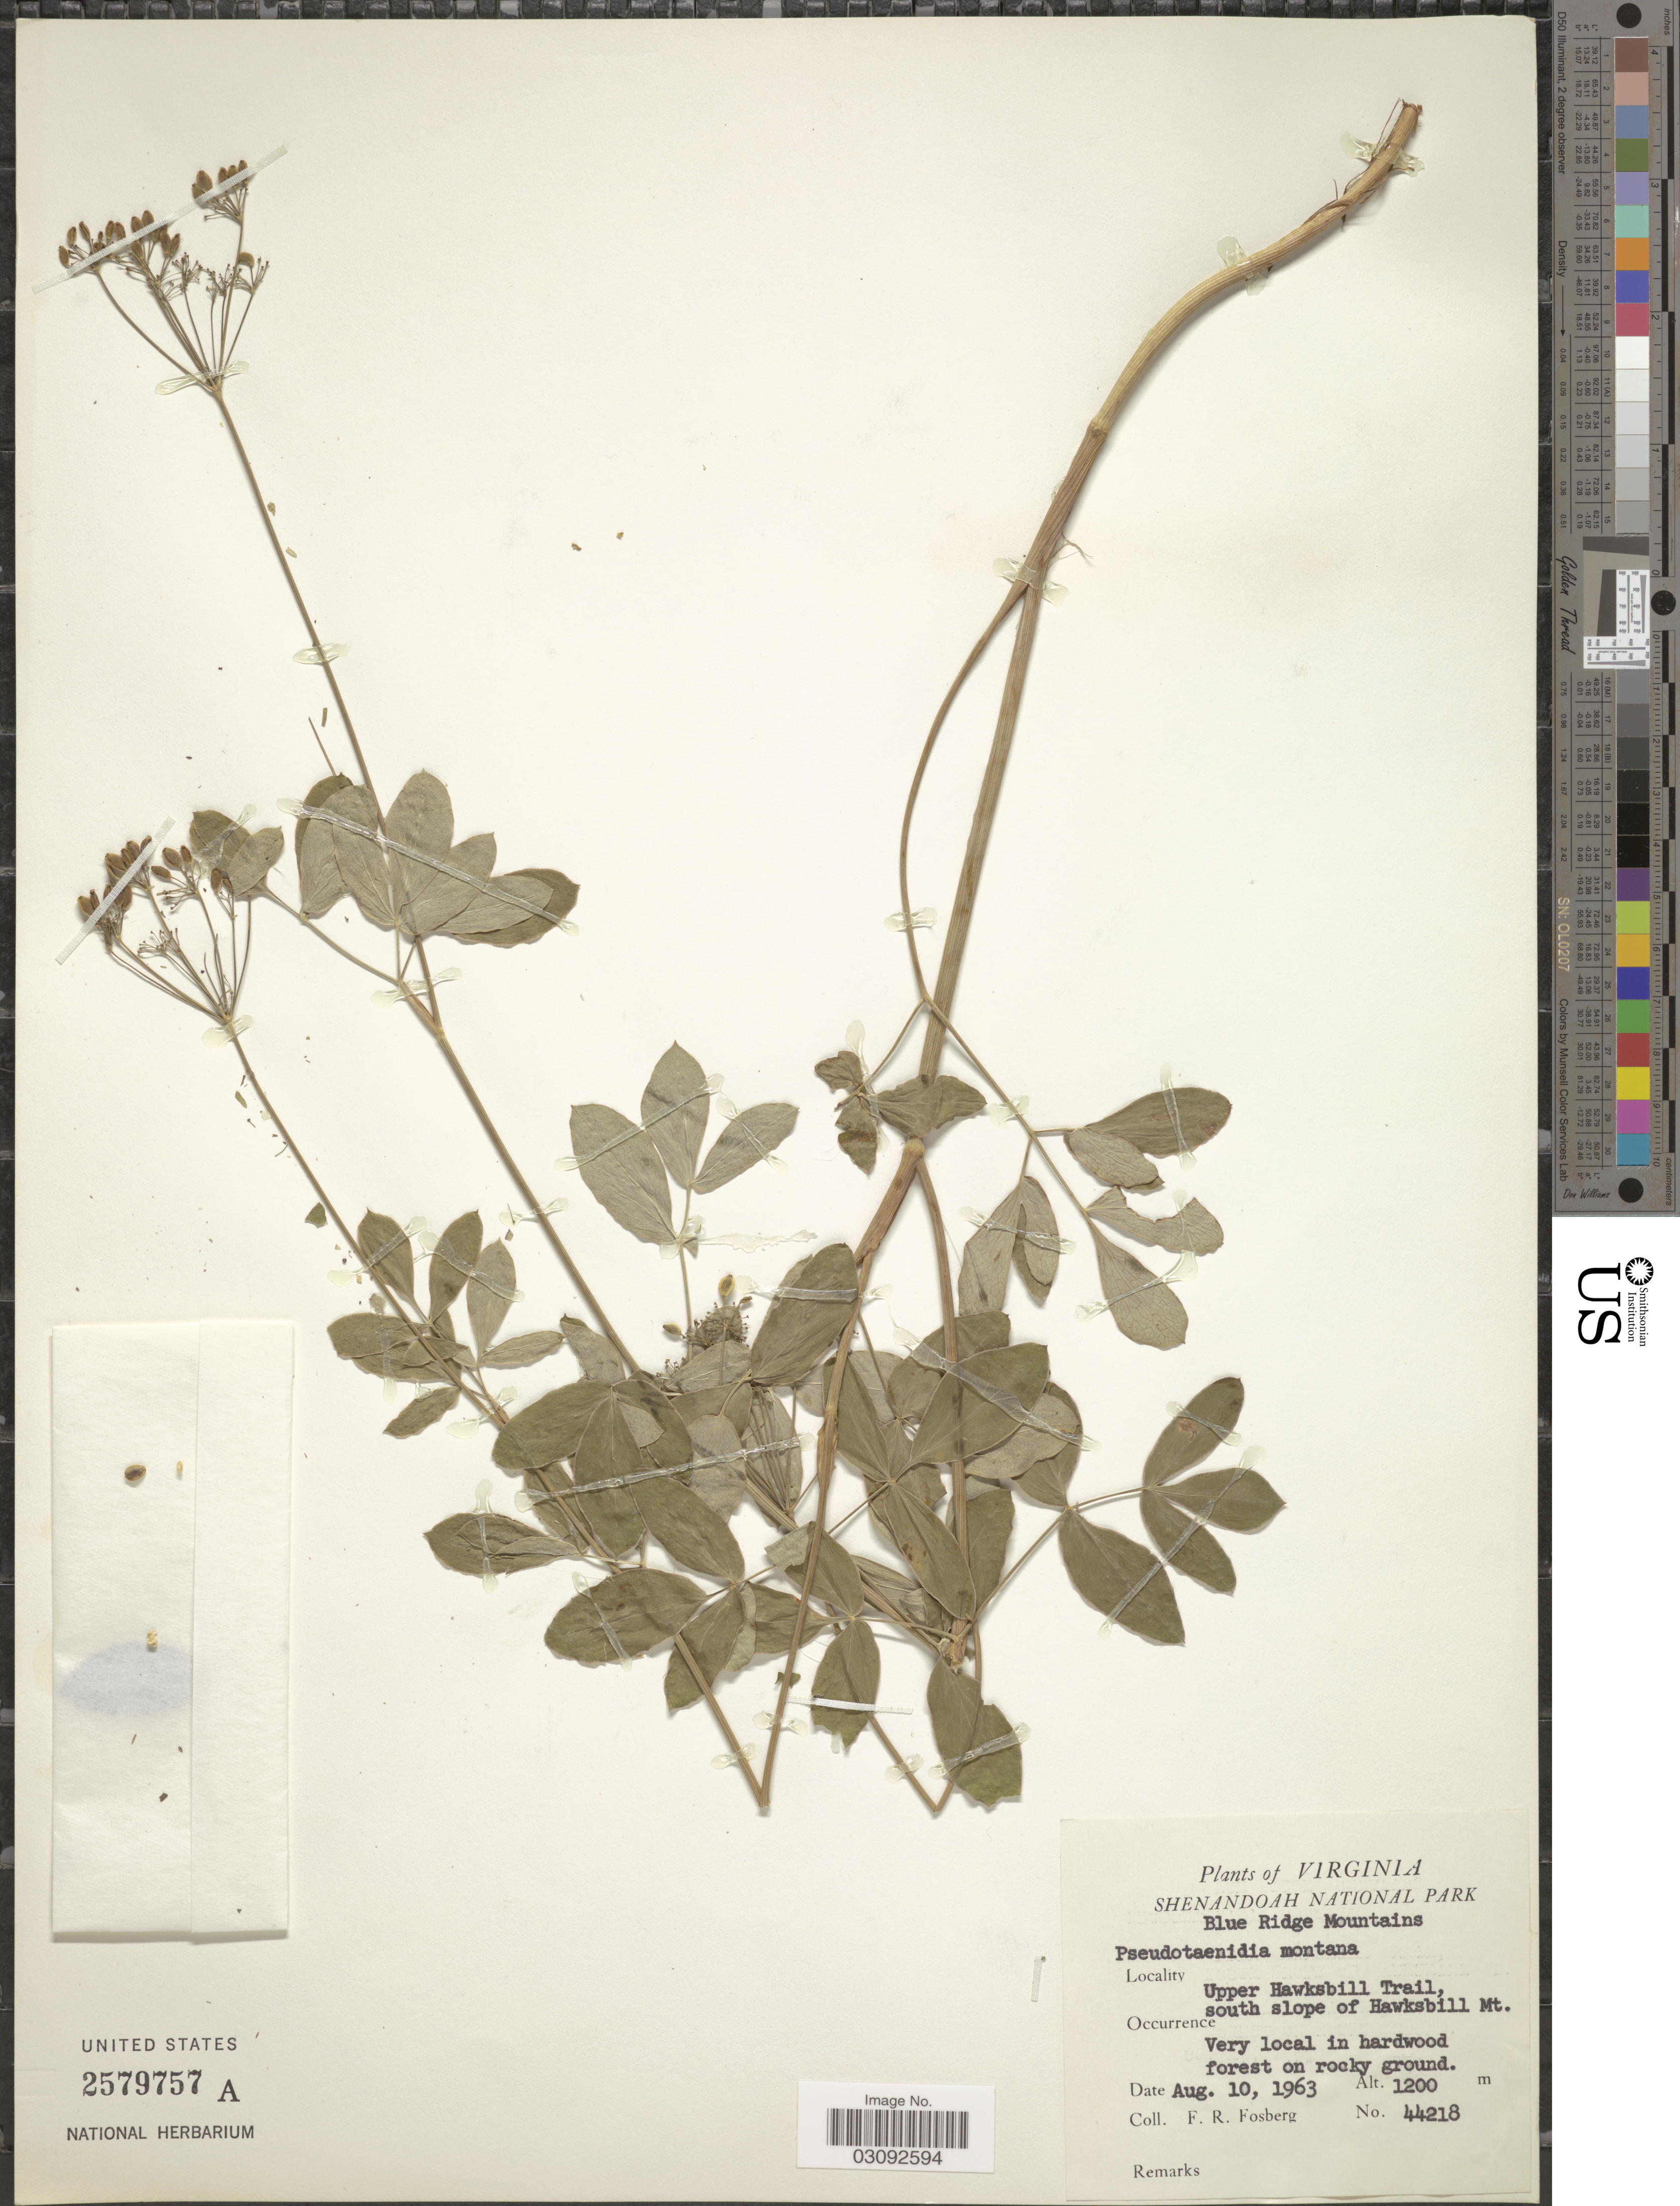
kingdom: Plantae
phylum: Tracheophyta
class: Magnoliopsida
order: Apiales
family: Apiaceae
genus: Pseudotaenidia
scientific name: Pseudotaenidia montana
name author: Mack.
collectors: F. R. Fosberg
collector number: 44218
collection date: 1963-08-10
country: United States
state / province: Virginia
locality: Shenandoah National Park. Blue Ridge Mountains. Upper Hawksbill Trail, south slope of Hawksbill Mt.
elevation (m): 1200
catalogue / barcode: US 2579757A